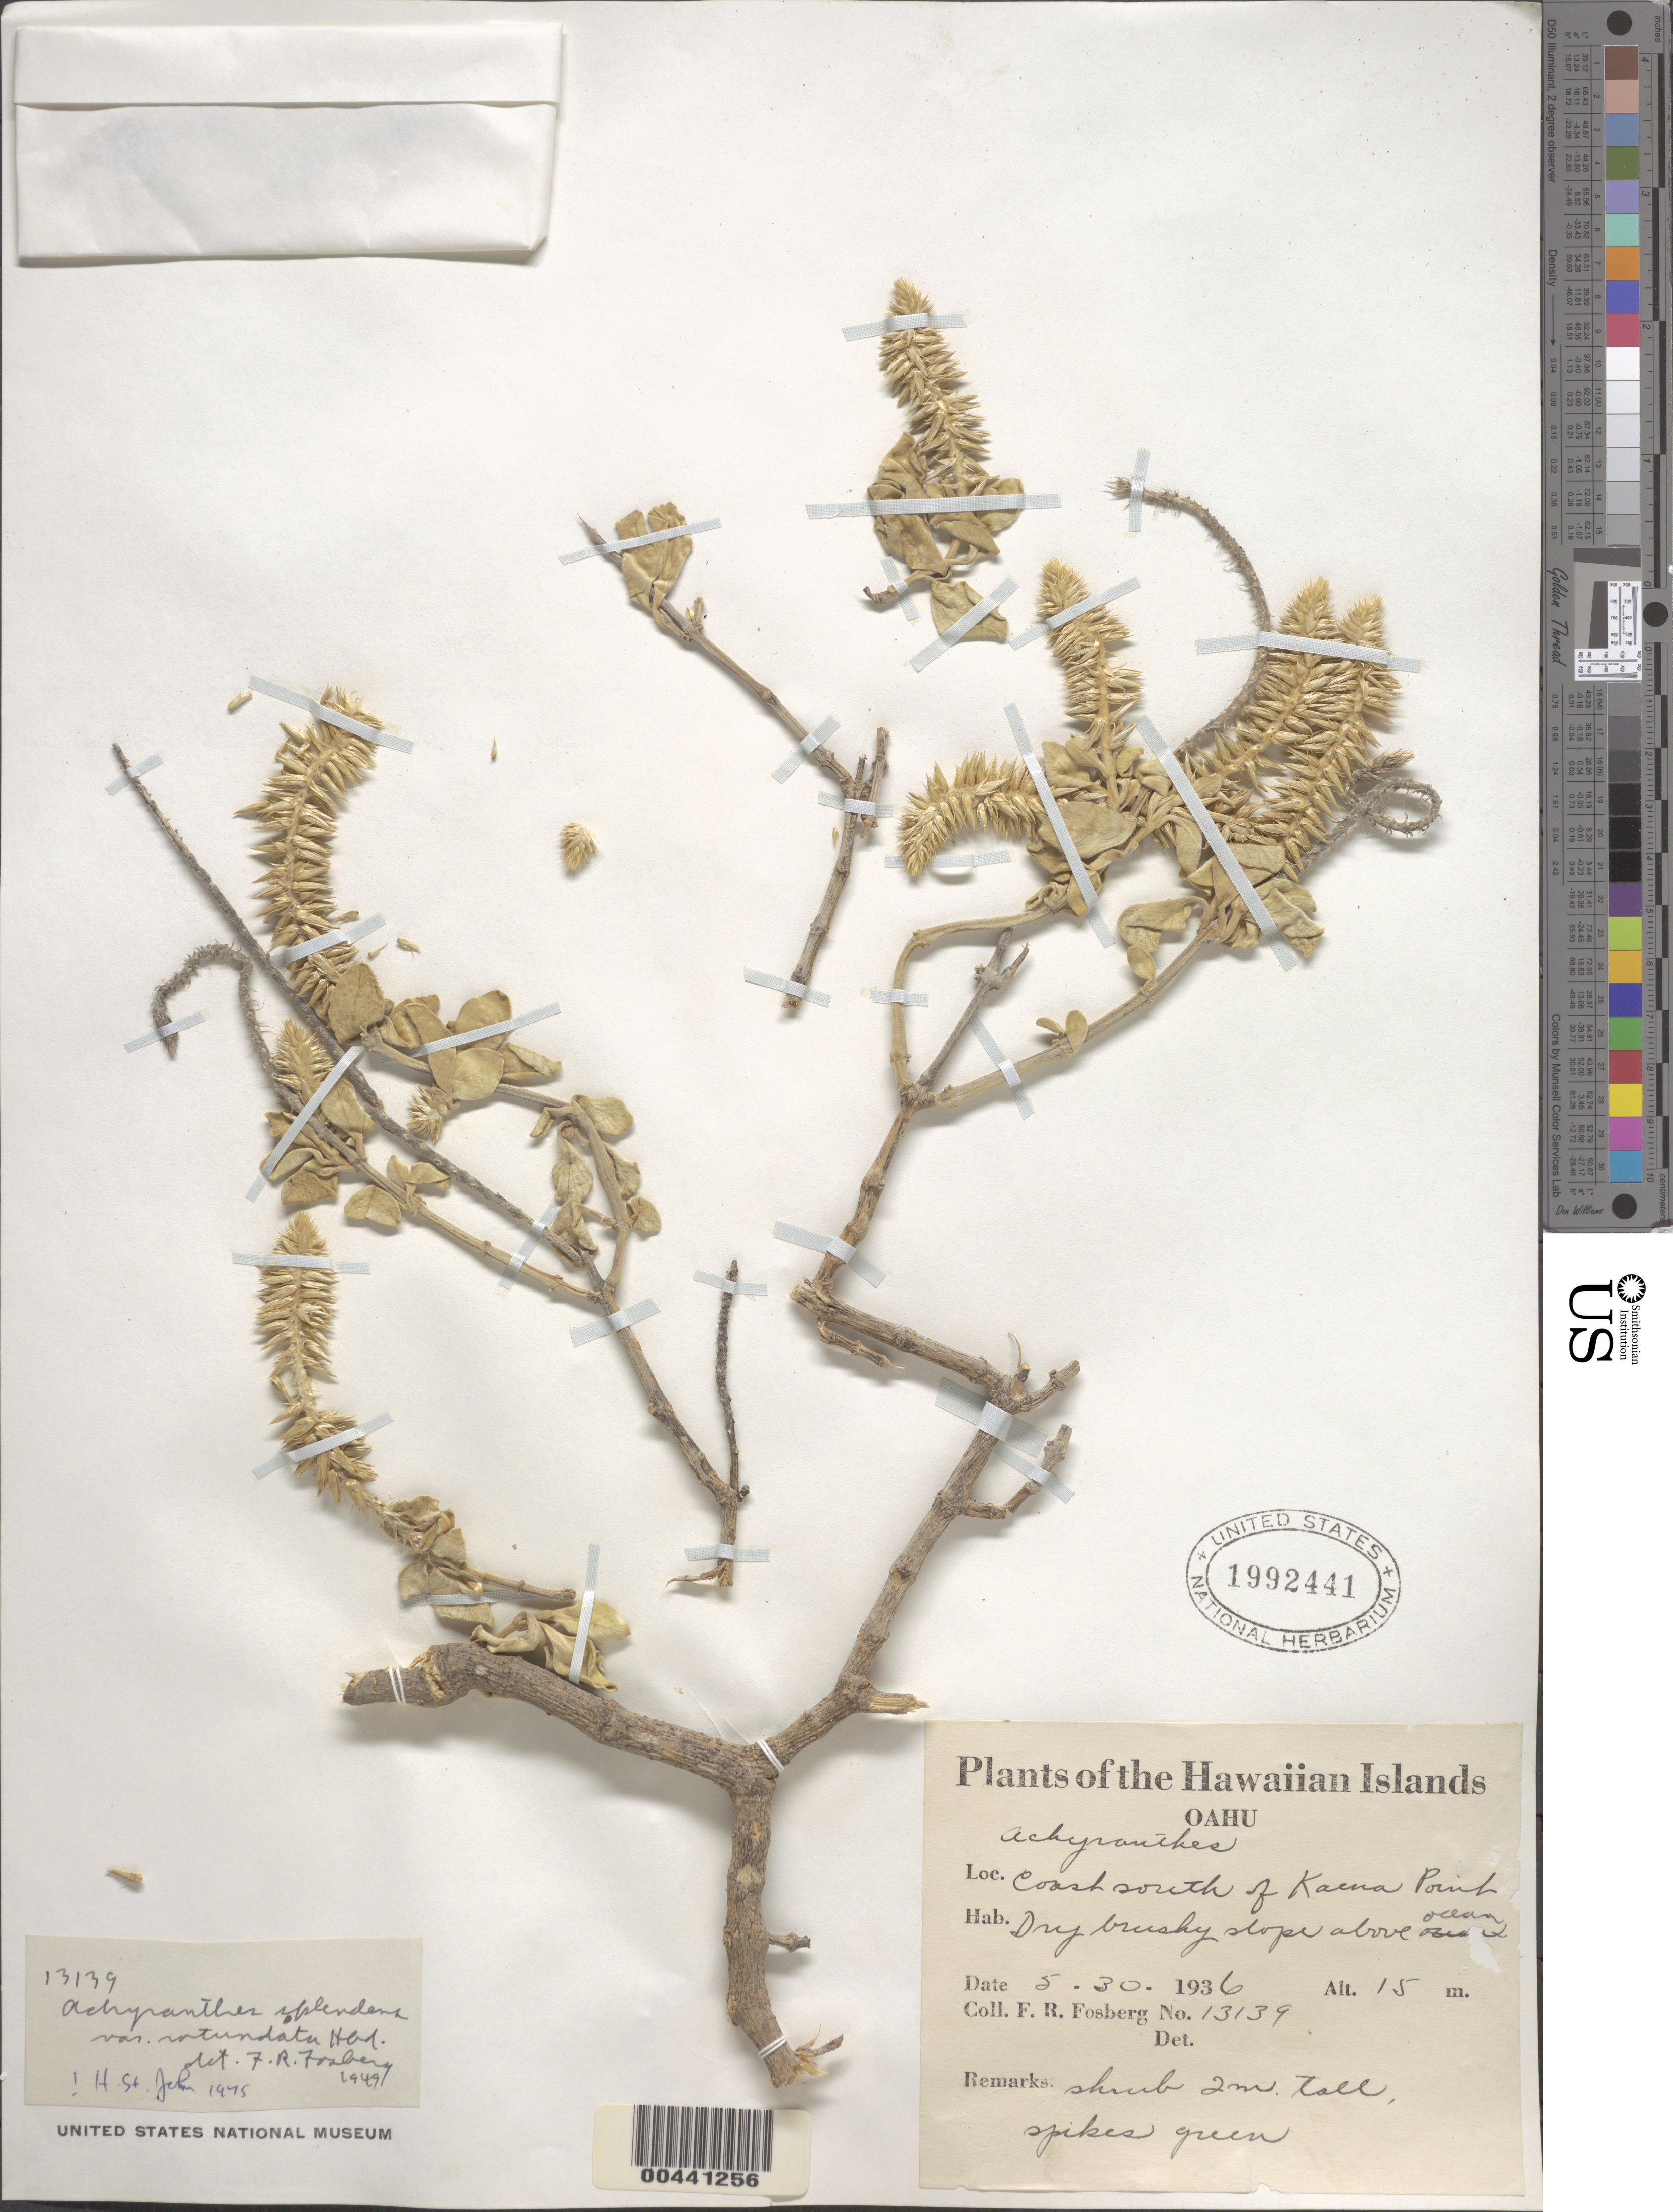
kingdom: Plantae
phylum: Tracheophyta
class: Magnoliopsida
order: Caryophyllales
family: Amaranthaceae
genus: Achyranthes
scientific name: Achyranthes splendens var. rotundata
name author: Hillebr.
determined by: St. John, H.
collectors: F. R. Fosberg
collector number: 13139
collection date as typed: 30 May 1936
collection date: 1936-05-30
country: United States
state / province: Hawaii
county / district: Honolulu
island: Oahu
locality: Coast S of Kaena Point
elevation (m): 15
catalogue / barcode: US 1992441